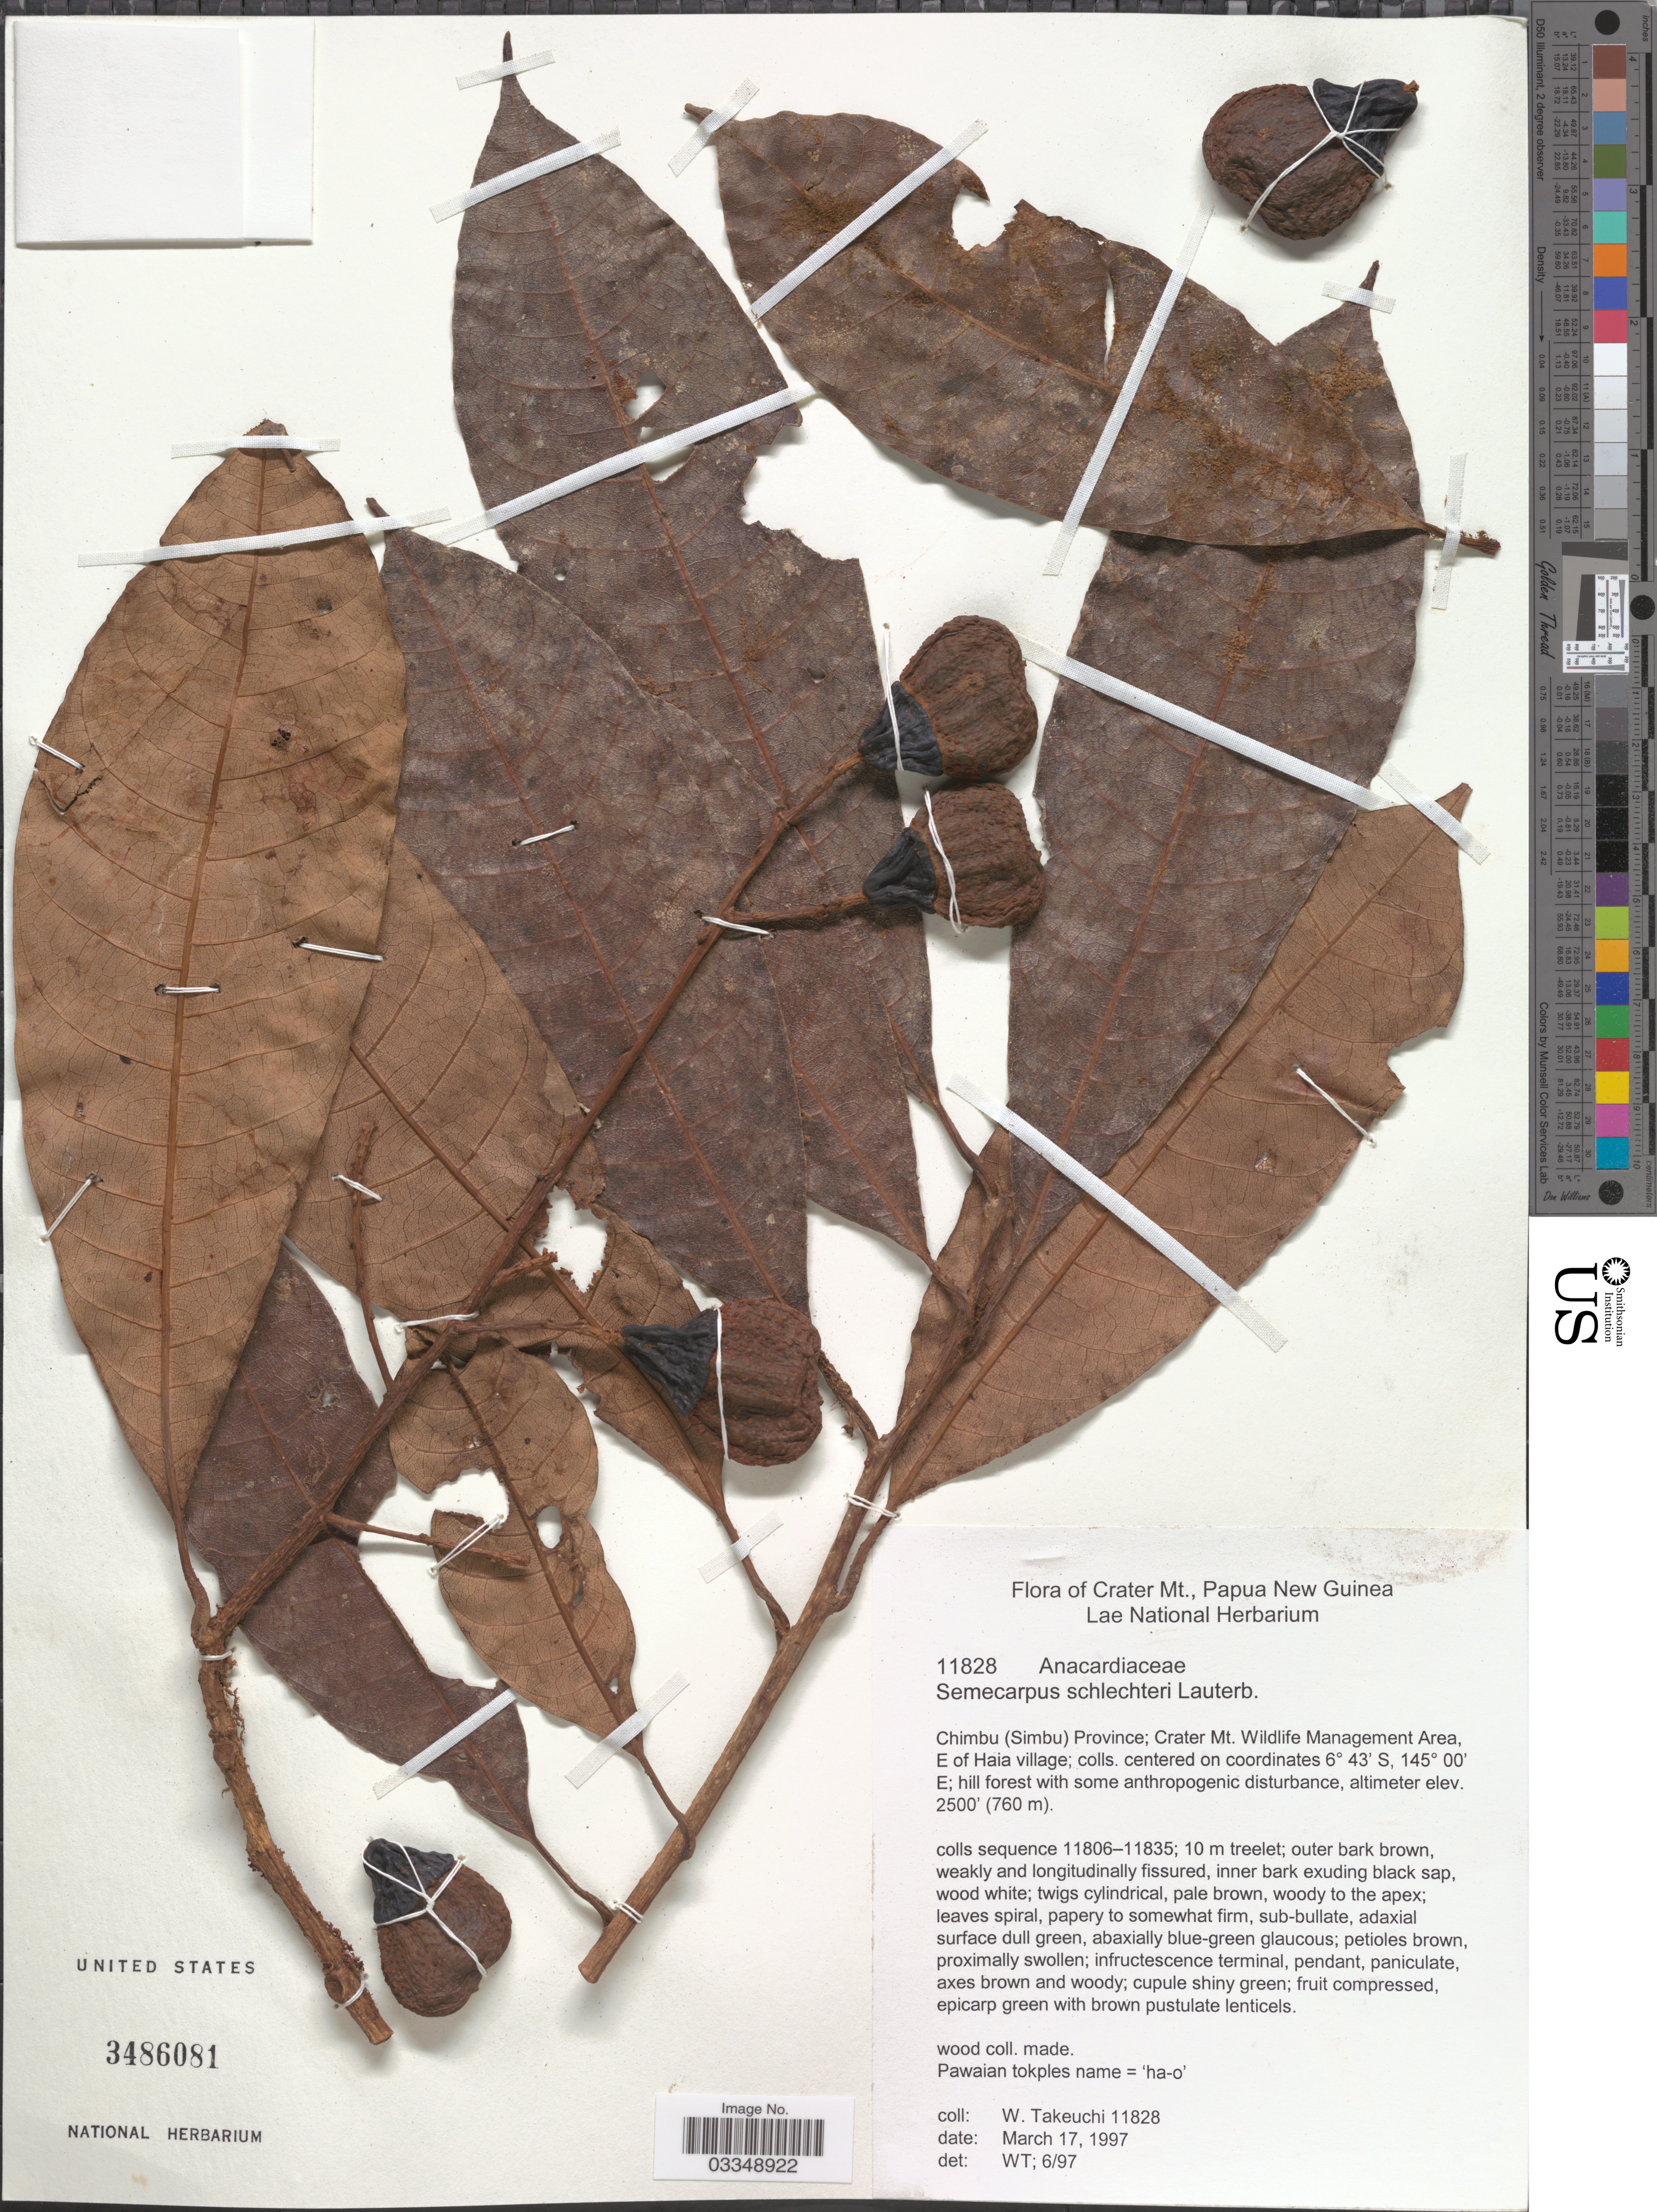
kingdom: Plantae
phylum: Tracheophyta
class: Magnoliopsida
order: Sapindales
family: Anacardiaceae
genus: Semecarpus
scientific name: Semecarpus schlecteri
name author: Lauterb.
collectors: W. Takeuchi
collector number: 11828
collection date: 1997-03-17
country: Papua New Guinea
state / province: Chimbu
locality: Crater Mt. Chimbu (Simbu) Province; Wildlife Management Area, E of Haia village.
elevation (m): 762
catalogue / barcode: US 3486081